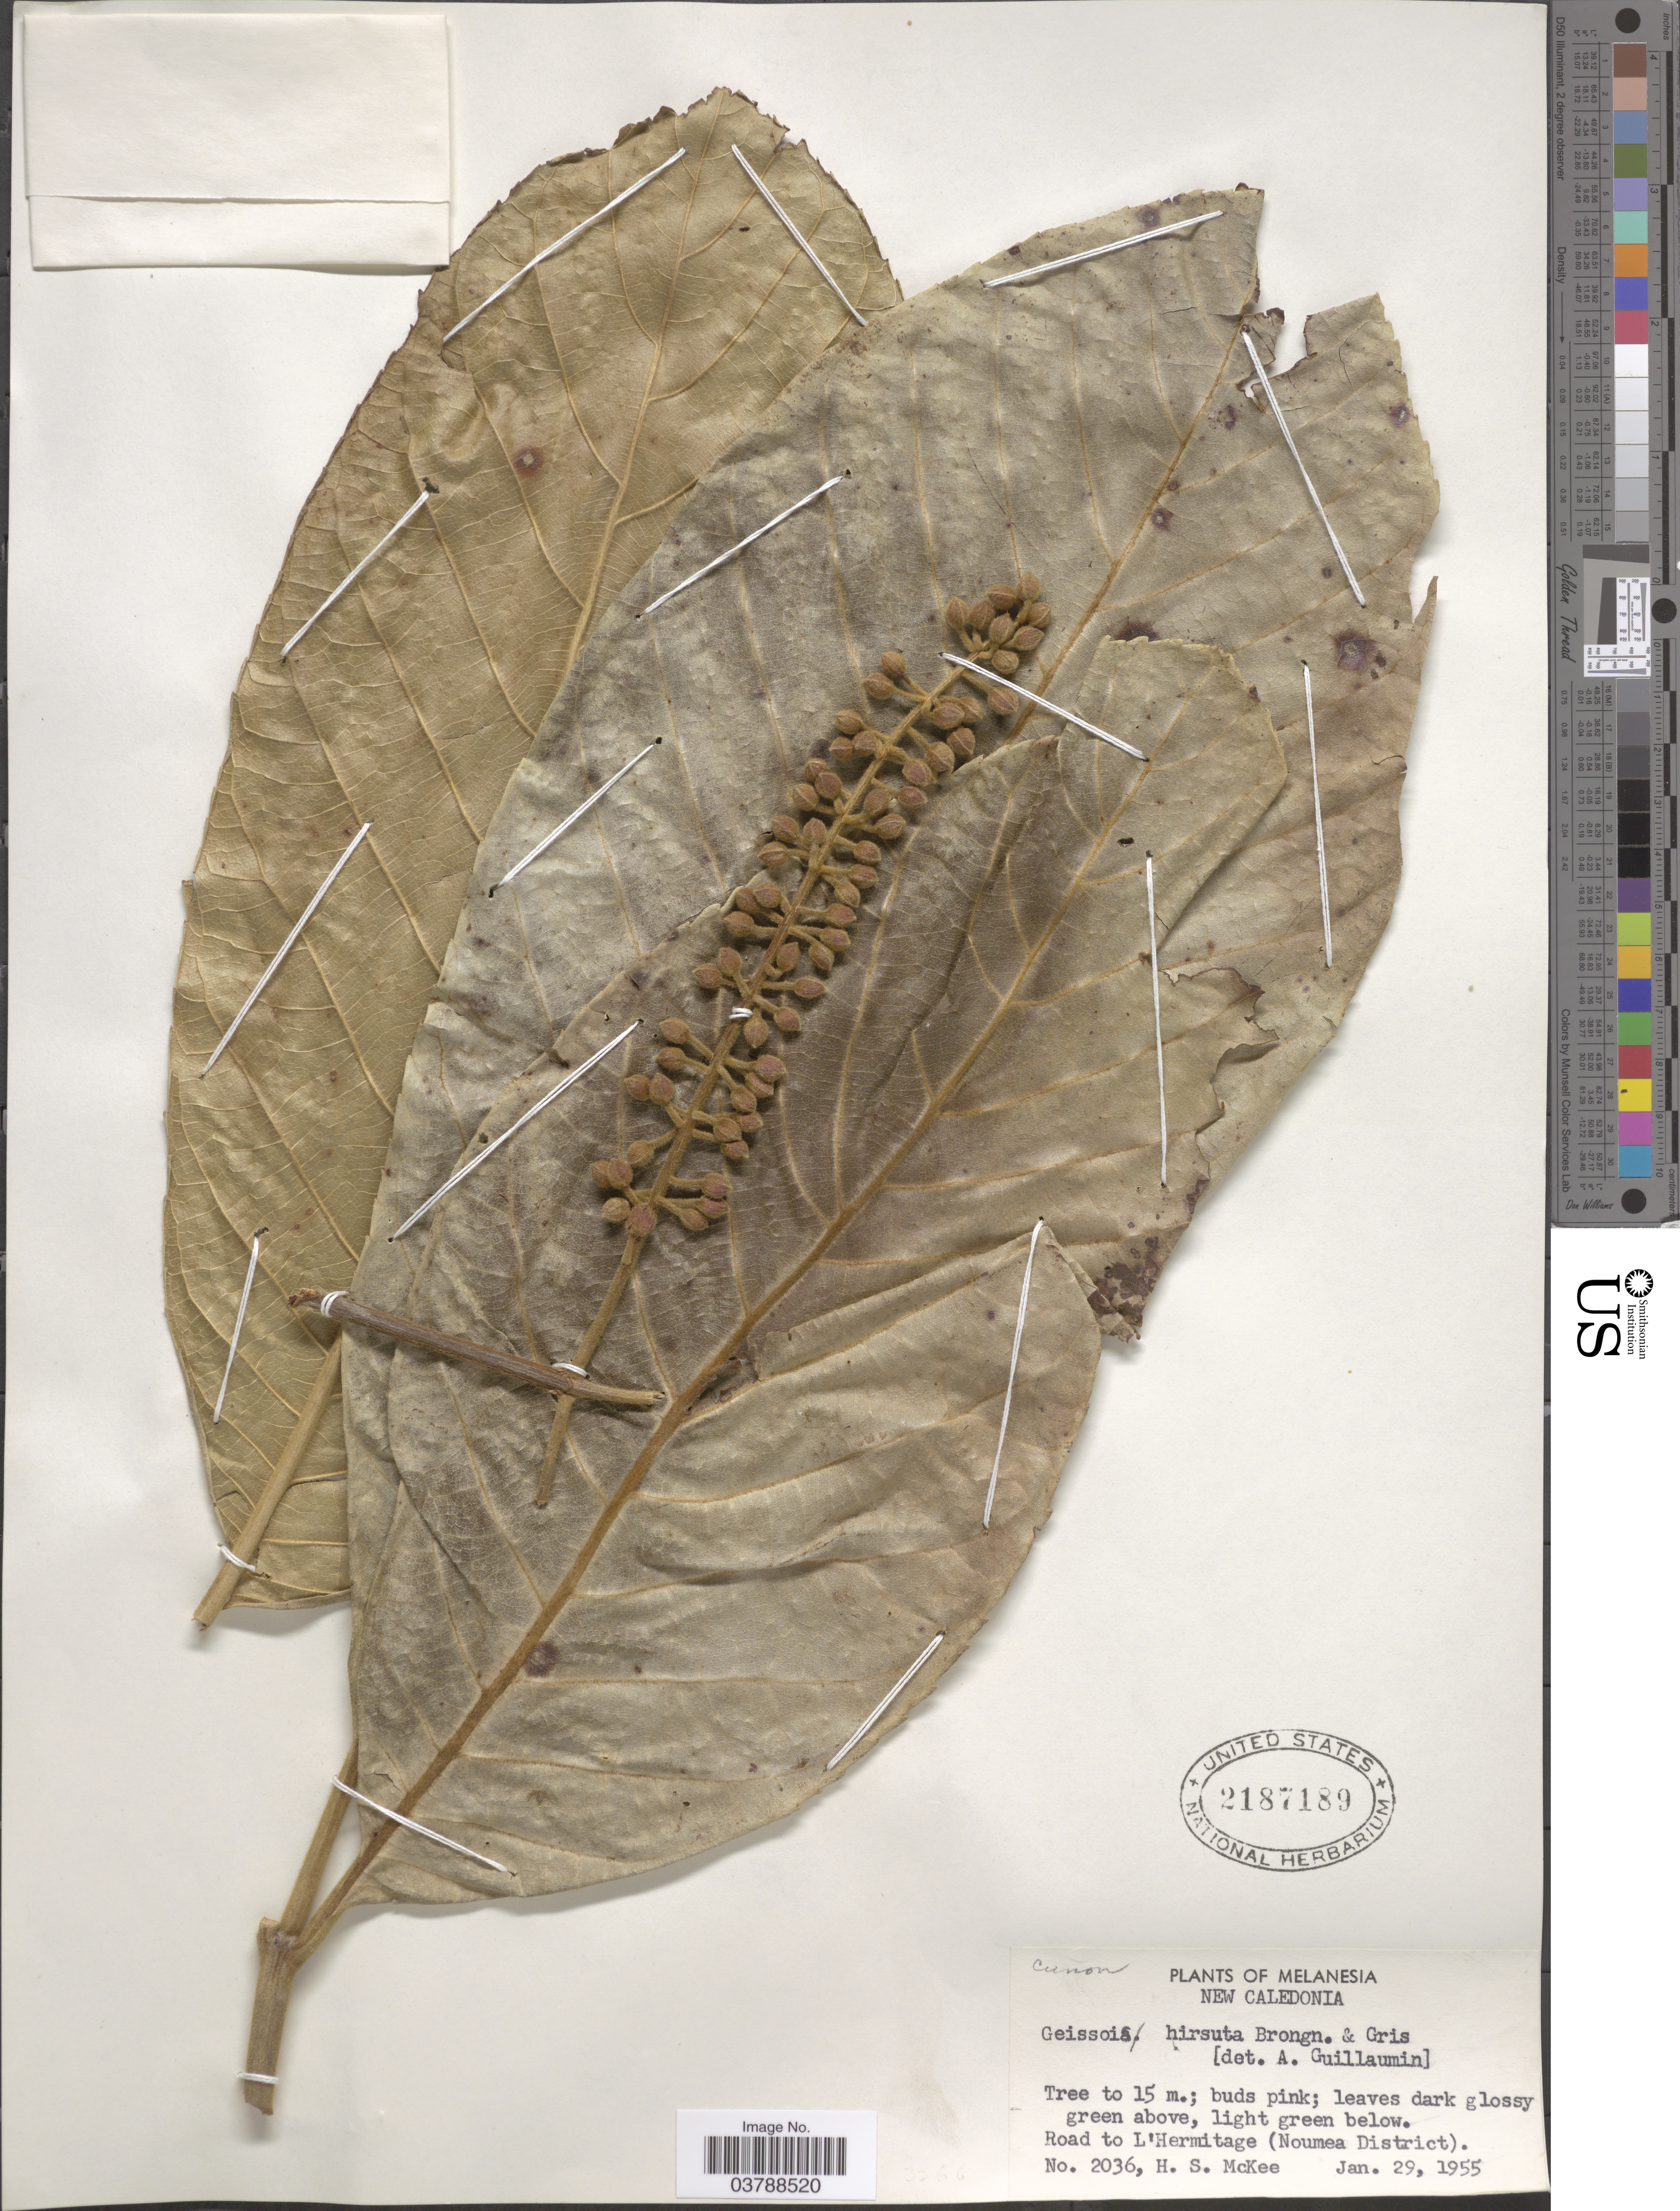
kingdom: Plantae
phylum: Tracheophyta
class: Magnoliopsida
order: Oxalidales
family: Cunoniaceae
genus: Geissois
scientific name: Geissois hirsuta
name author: Brongn. & Gris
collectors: H. S. McKee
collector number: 2036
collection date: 1955-01-29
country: New Caledonia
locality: Melanesia. Road to L'Hermitage (Noumea District).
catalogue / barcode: US 2187189